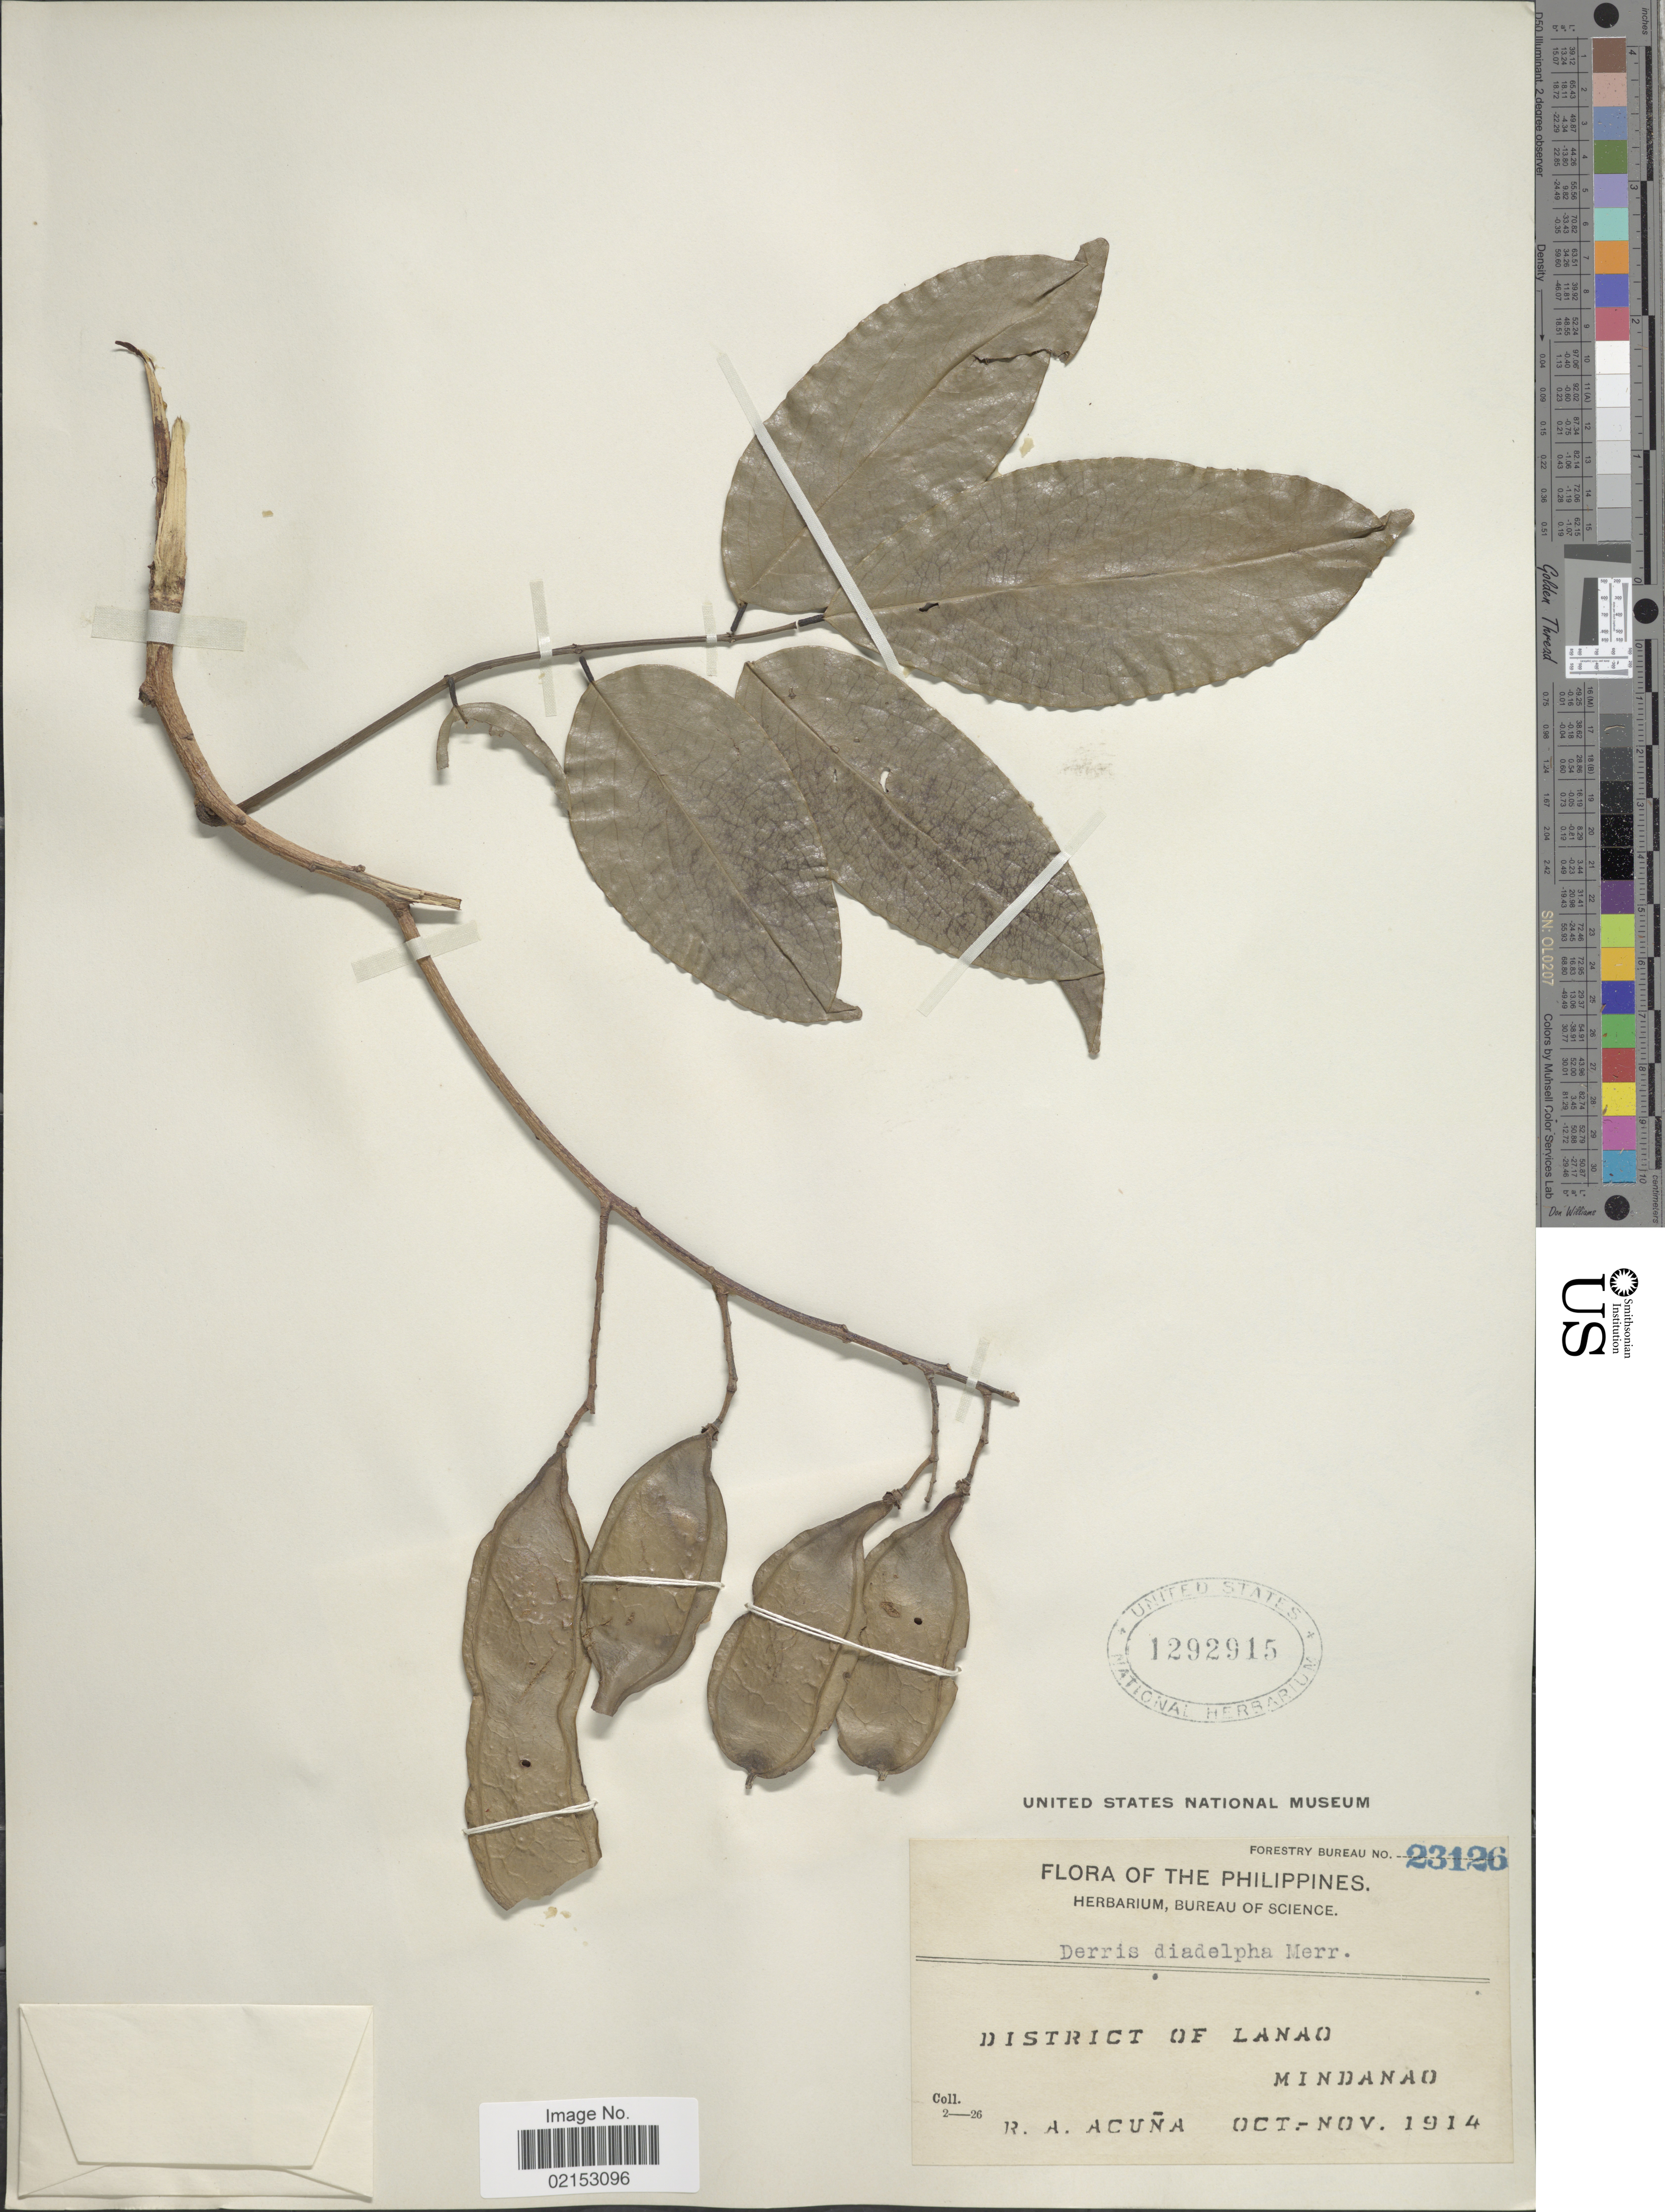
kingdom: Plantae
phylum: Tracheophyta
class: Magnoliopsida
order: Fabales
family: Fabaceae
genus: Aganope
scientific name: Aganope heptaphylla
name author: (L.) Polhill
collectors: R. A. Acuña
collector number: Forestry Bureau 23126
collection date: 1914-10/1914-11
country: Philippines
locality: District of Lanao, Mindanao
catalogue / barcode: US 1292915